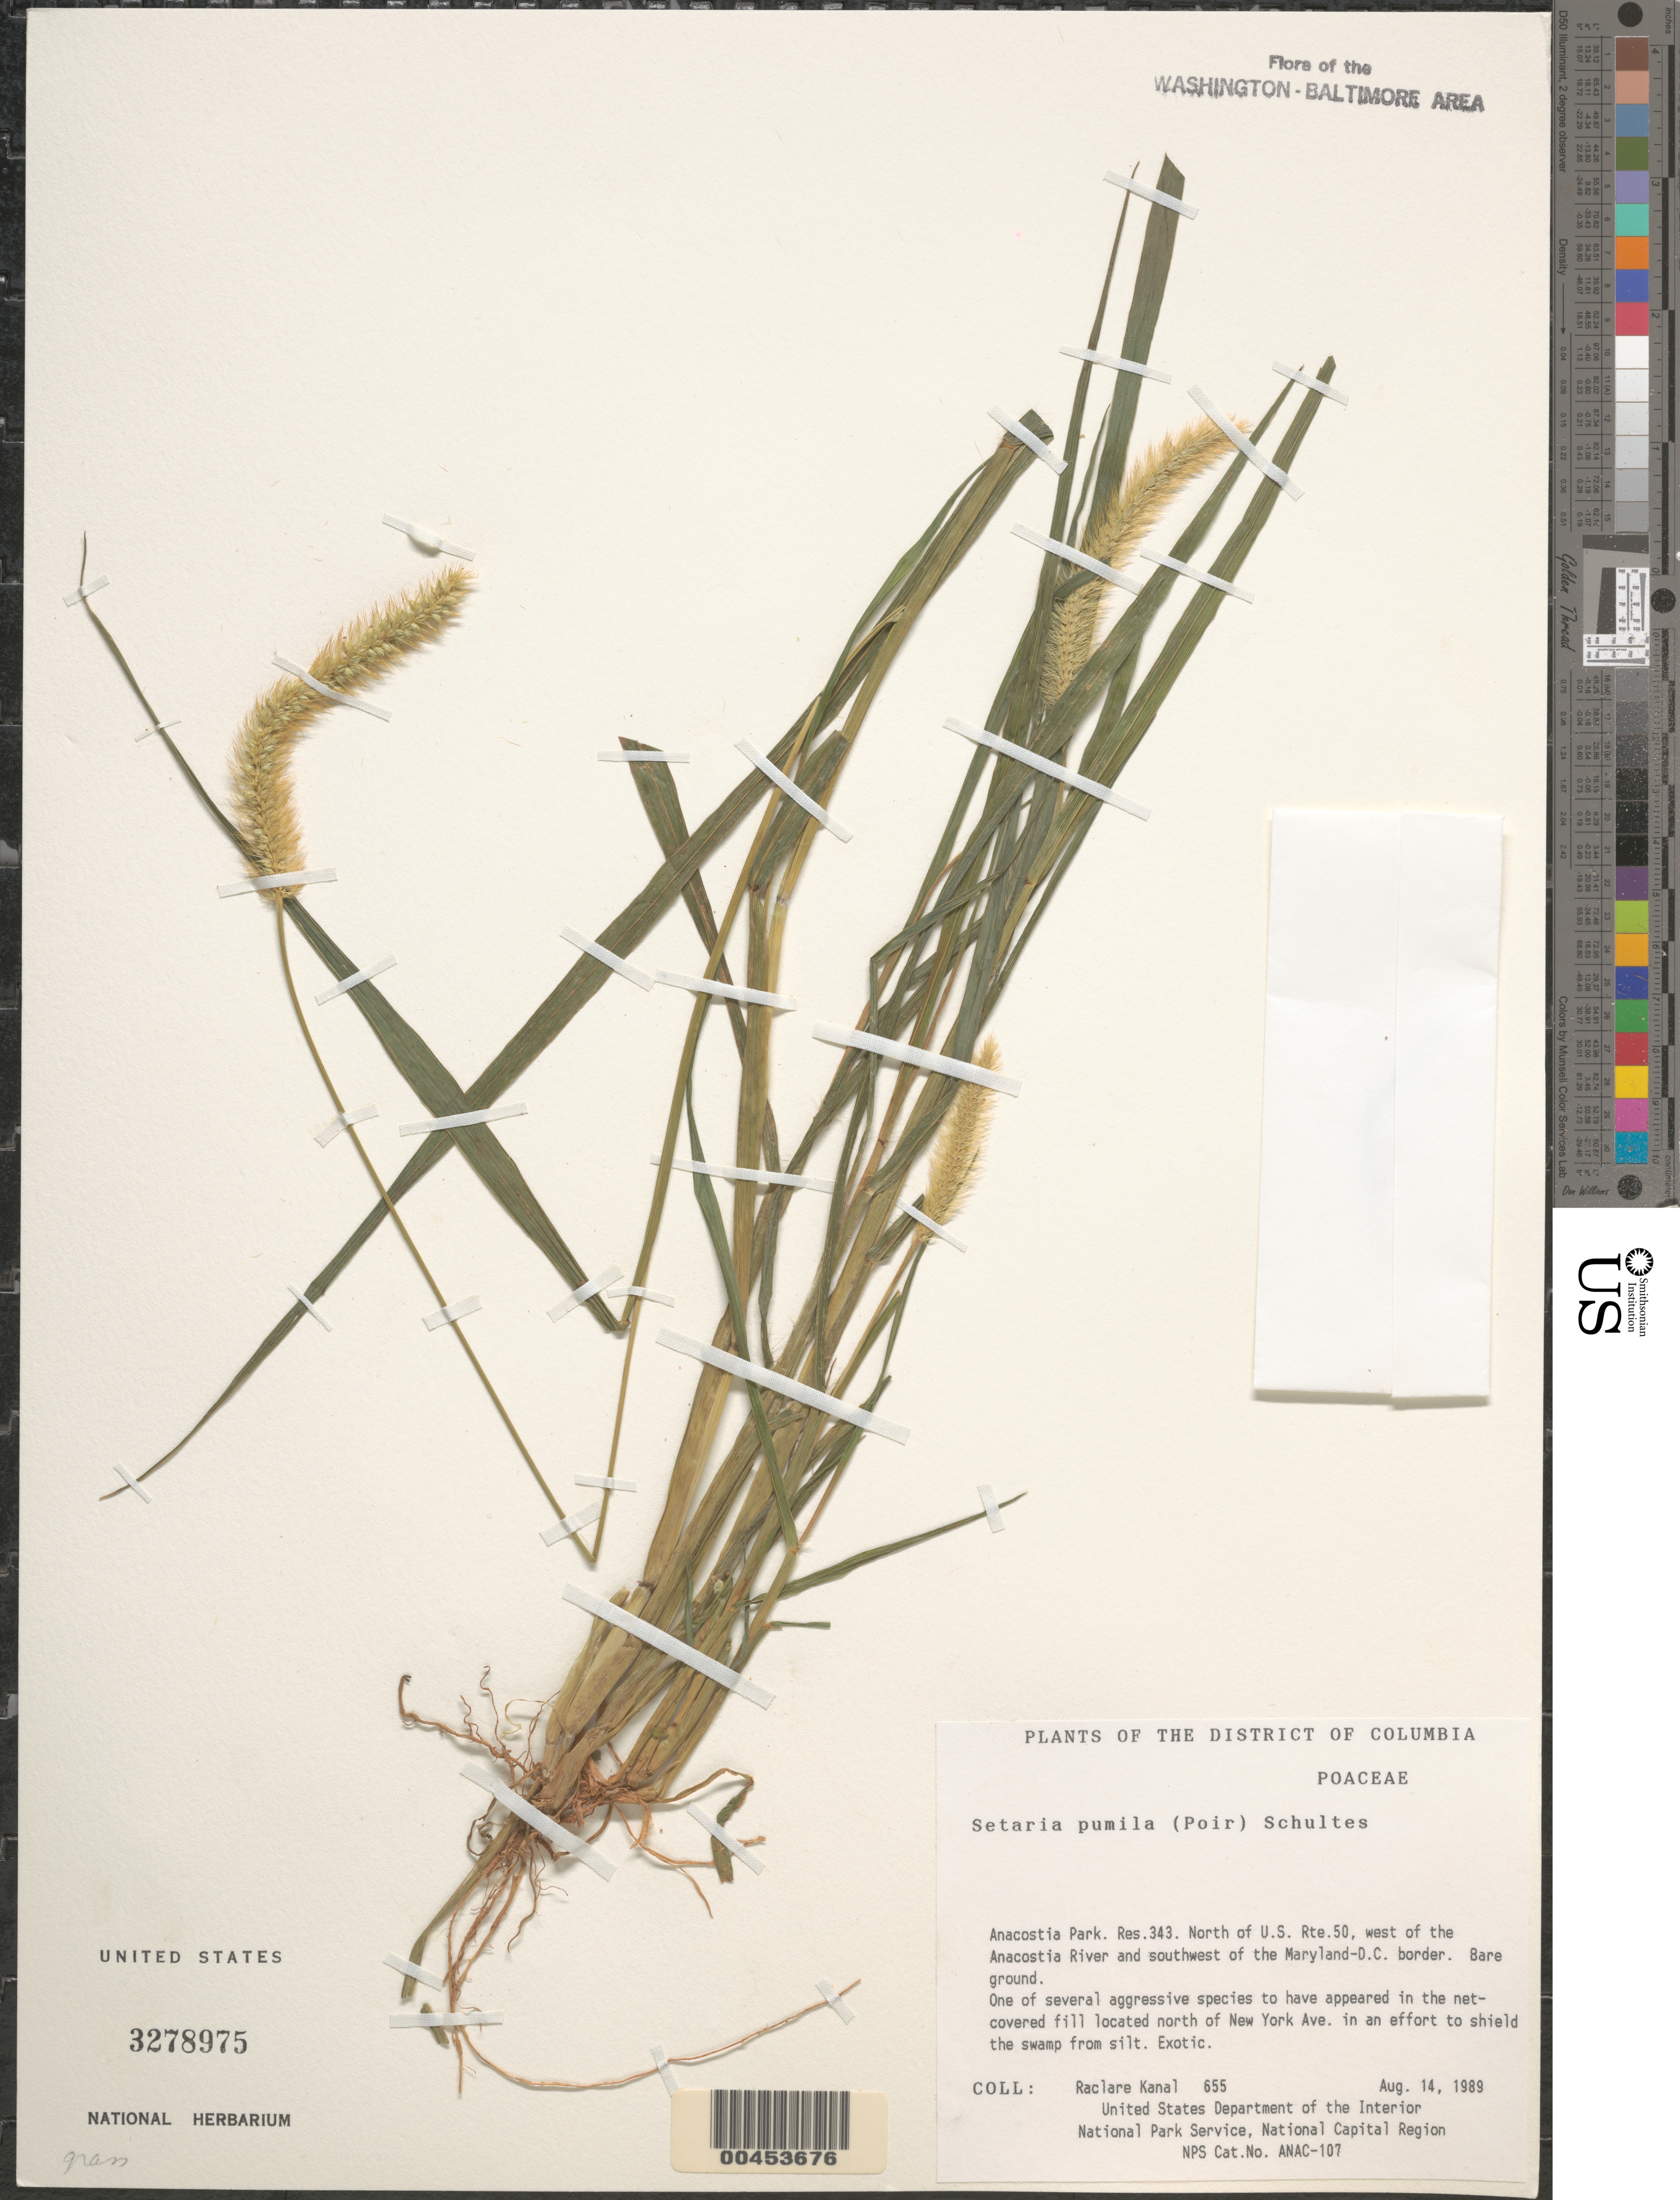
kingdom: Plantae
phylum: Tracheophyta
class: Liliopsida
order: Poales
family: Poaceae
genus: Setaria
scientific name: Setaria pumila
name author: (Poir.) Roem. & Schult.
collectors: R. Kanal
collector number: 655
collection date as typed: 14 Aug 1988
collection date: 1988-08-14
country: United States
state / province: District of Columbia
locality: Anacostia Park, Res 343, N of US Rte 50, W of Anacostia River and SW of MD-DC border.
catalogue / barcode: US 3278975